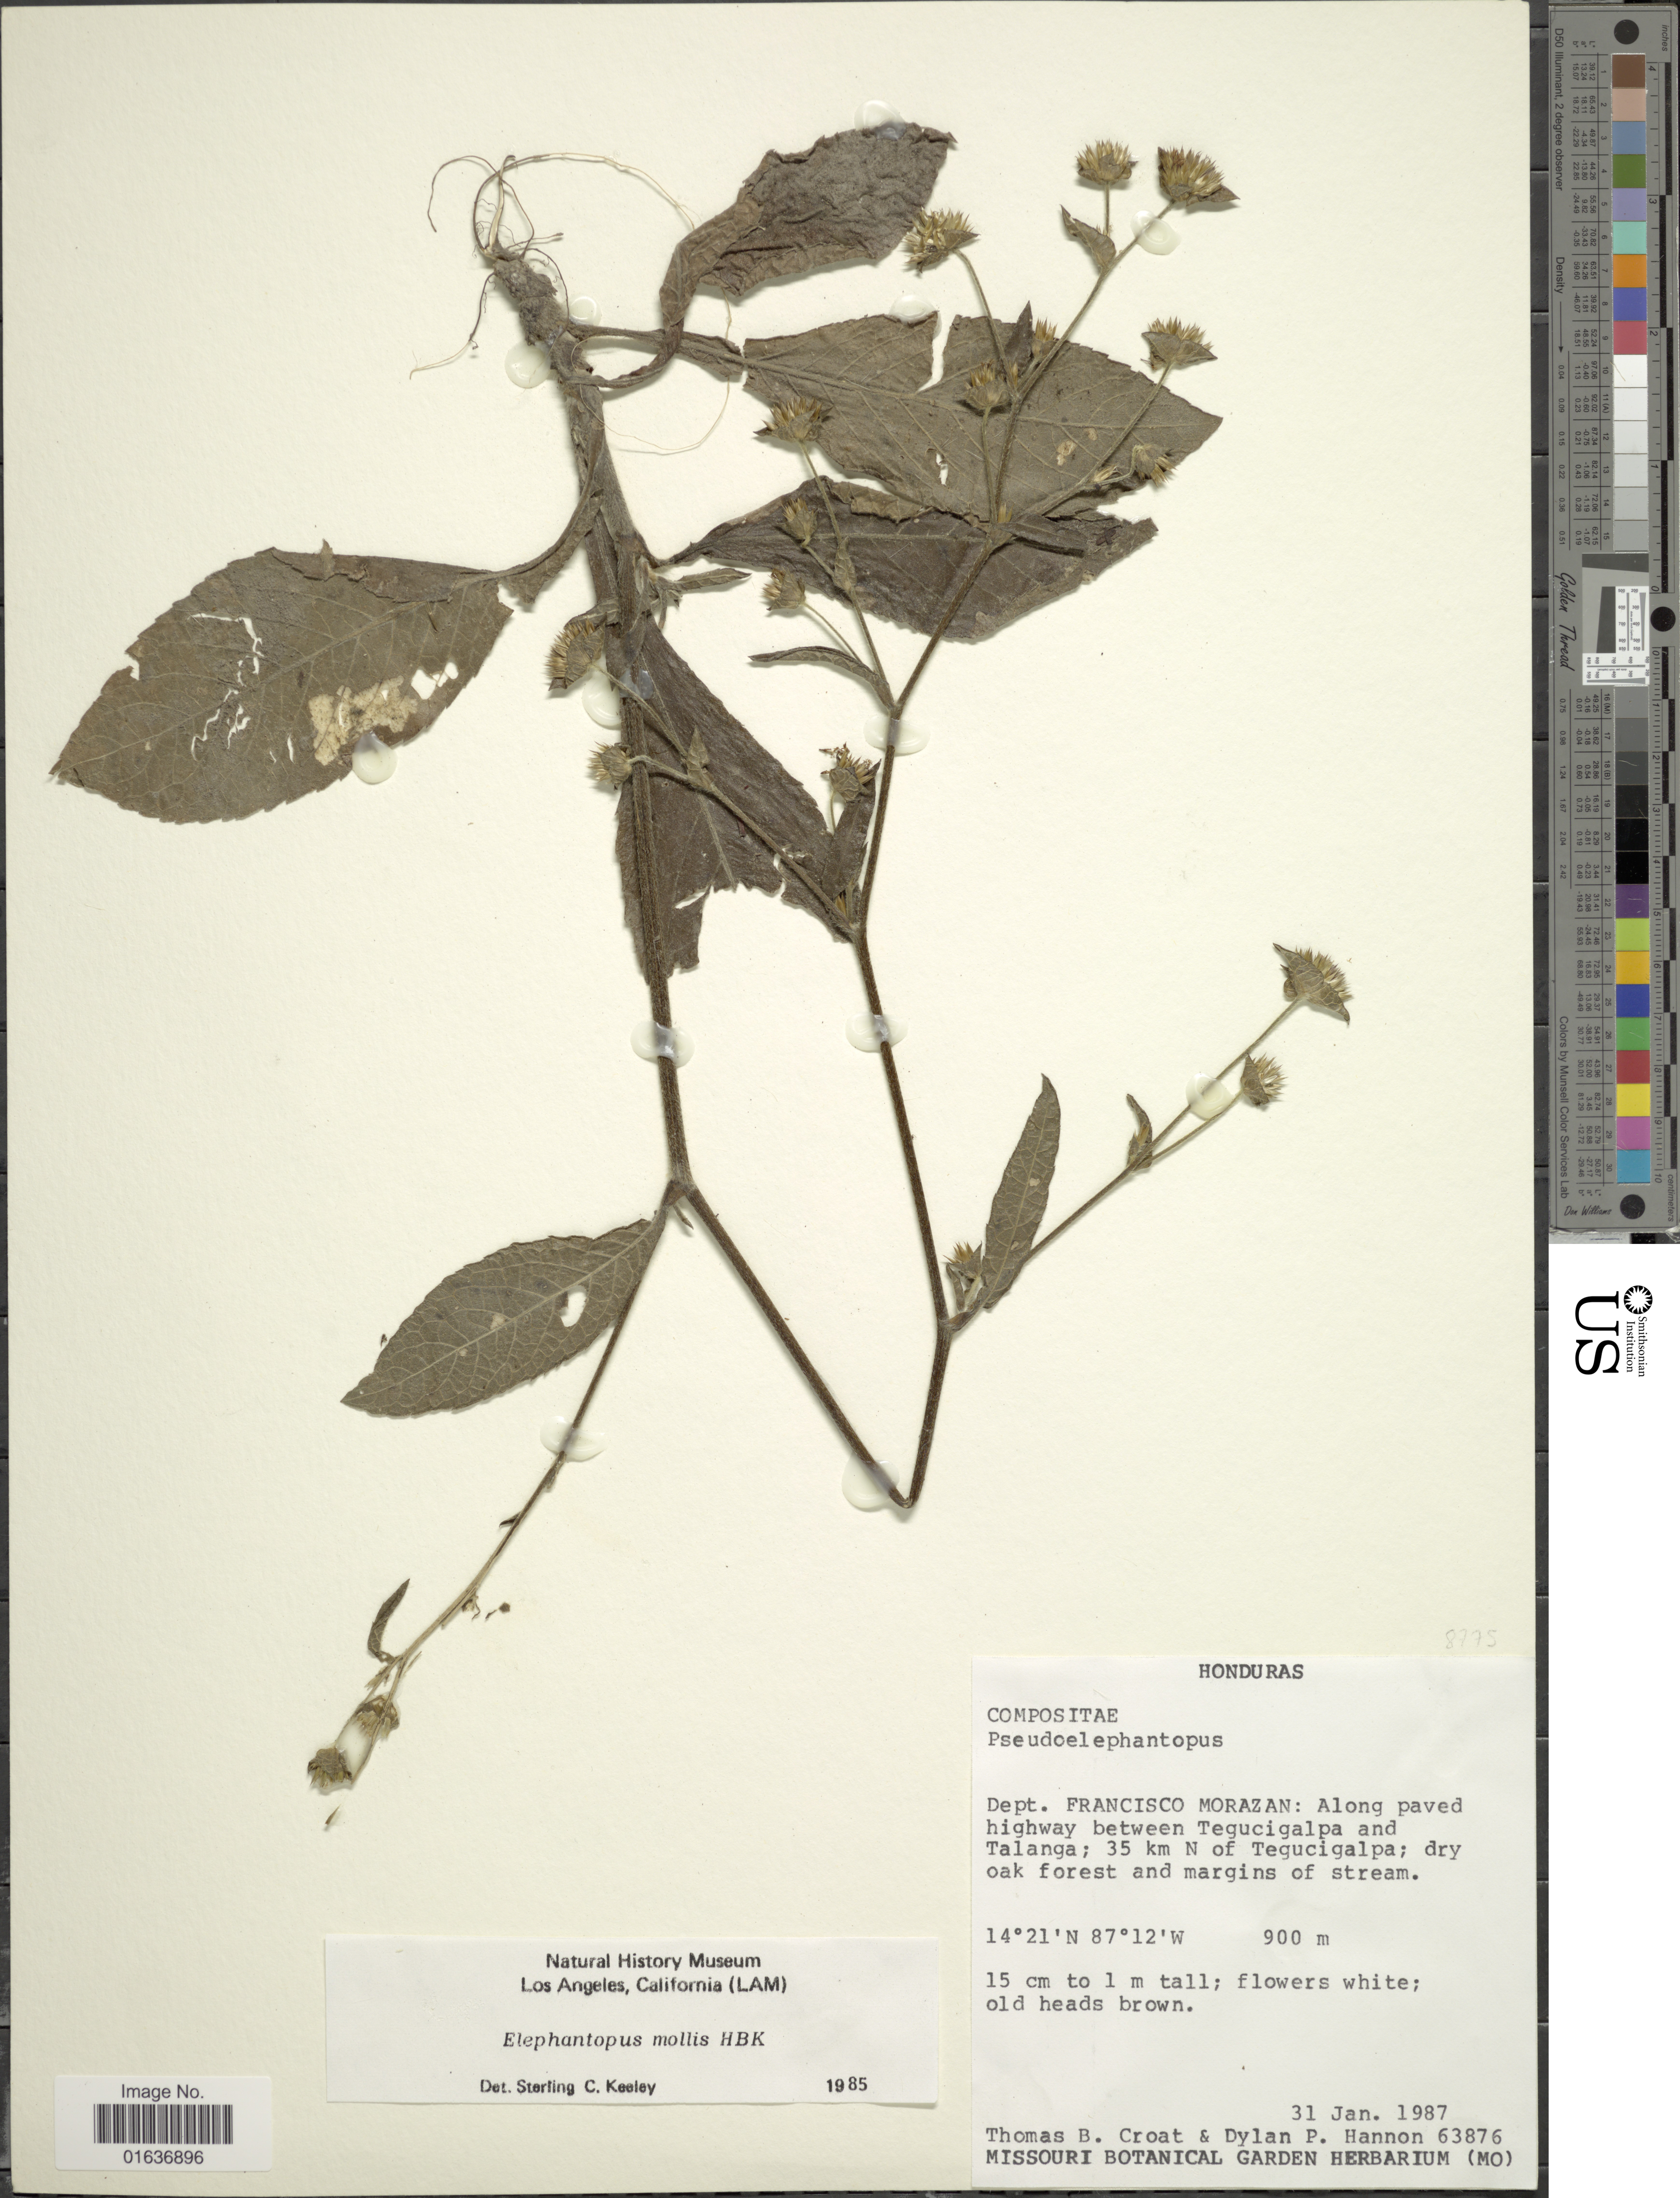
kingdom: Plantae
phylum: Tracheophyta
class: Magnoliopsida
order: Asterales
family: Asteraceae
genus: Elephantopus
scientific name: Elephantopus mollis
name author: Kunth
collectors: T. B. Croat & D. Hannon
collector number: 63876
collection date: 1987-01-31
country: Honduras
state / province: Fco. Morazán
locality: Along paved highway between Tegucigalpa and Talanga; 35 km N of Tegucigalpa; dry oak forest and margins of stream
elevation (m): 900